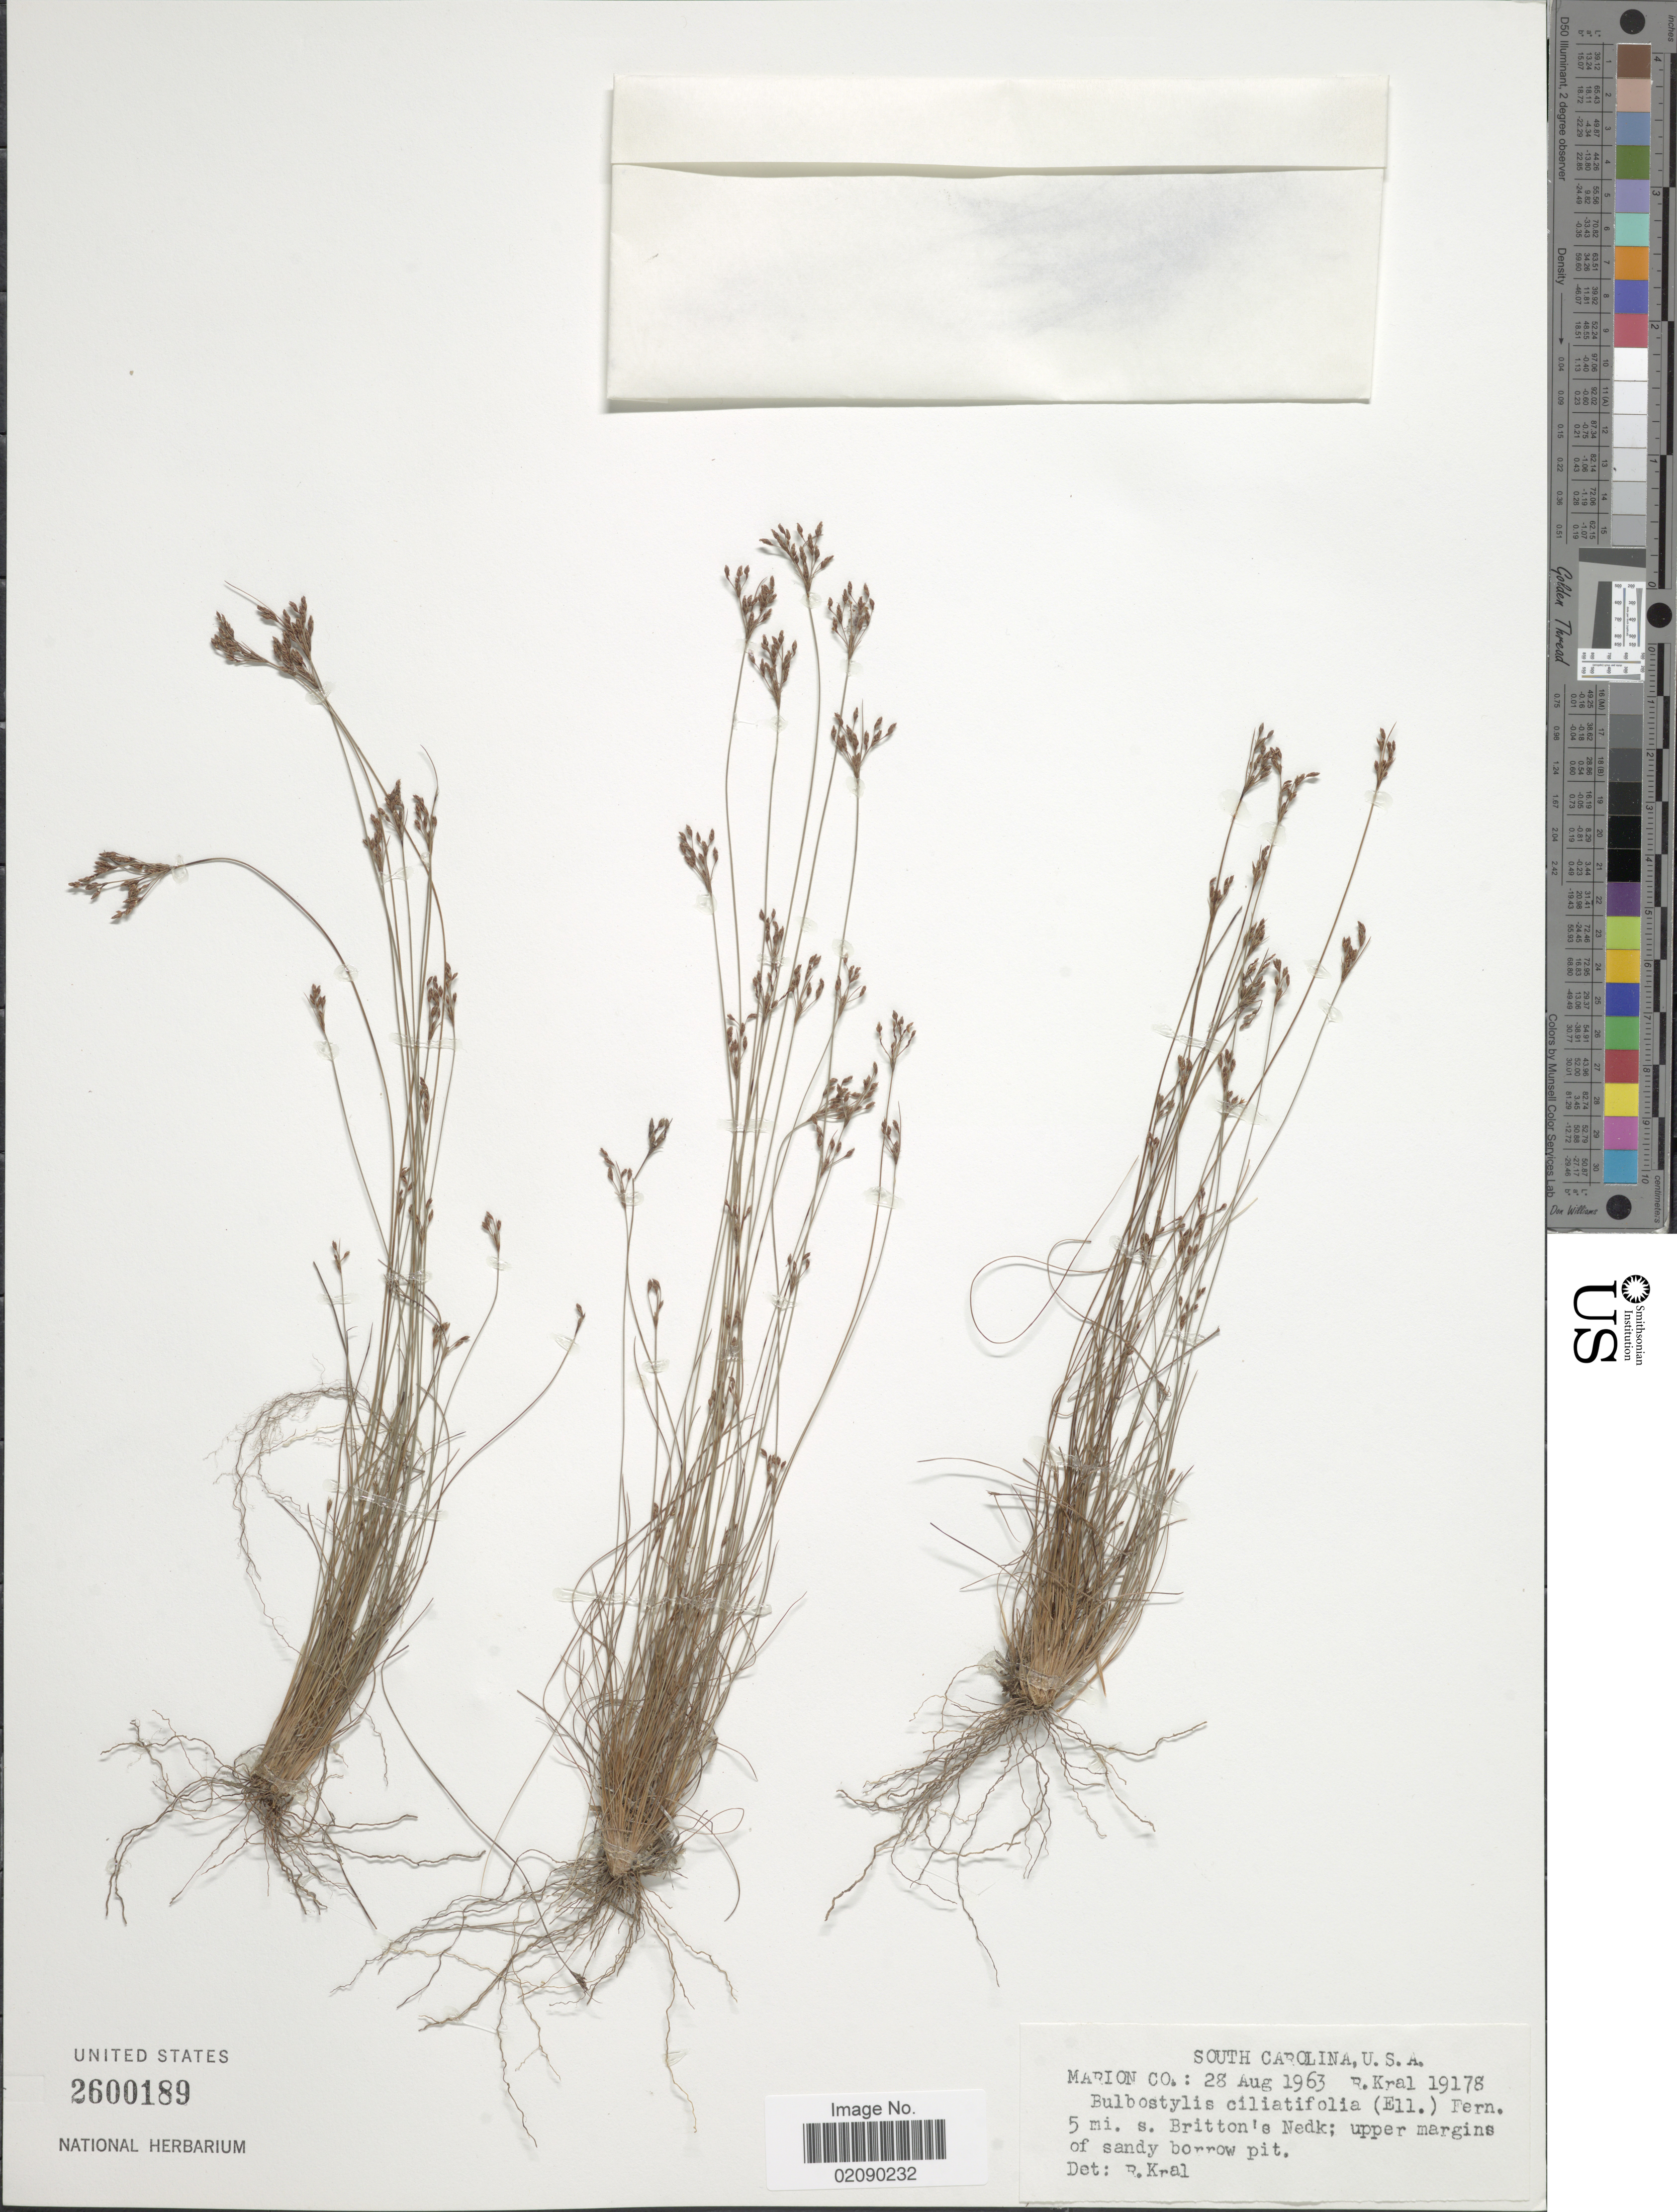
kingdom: Plantae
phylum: Tracheophyta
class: Liliopsida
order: Poales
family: Cyperaceae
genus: Bulbostylis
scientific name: Bulbostylis ciliatifolia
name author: (Elliott) Fernald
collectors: R. Kral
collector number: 19178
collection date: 1963-08-28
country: United States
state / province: South Carolina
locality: Marion Co. 5 mi. s. Britton's Neck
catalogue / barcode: US 2600189